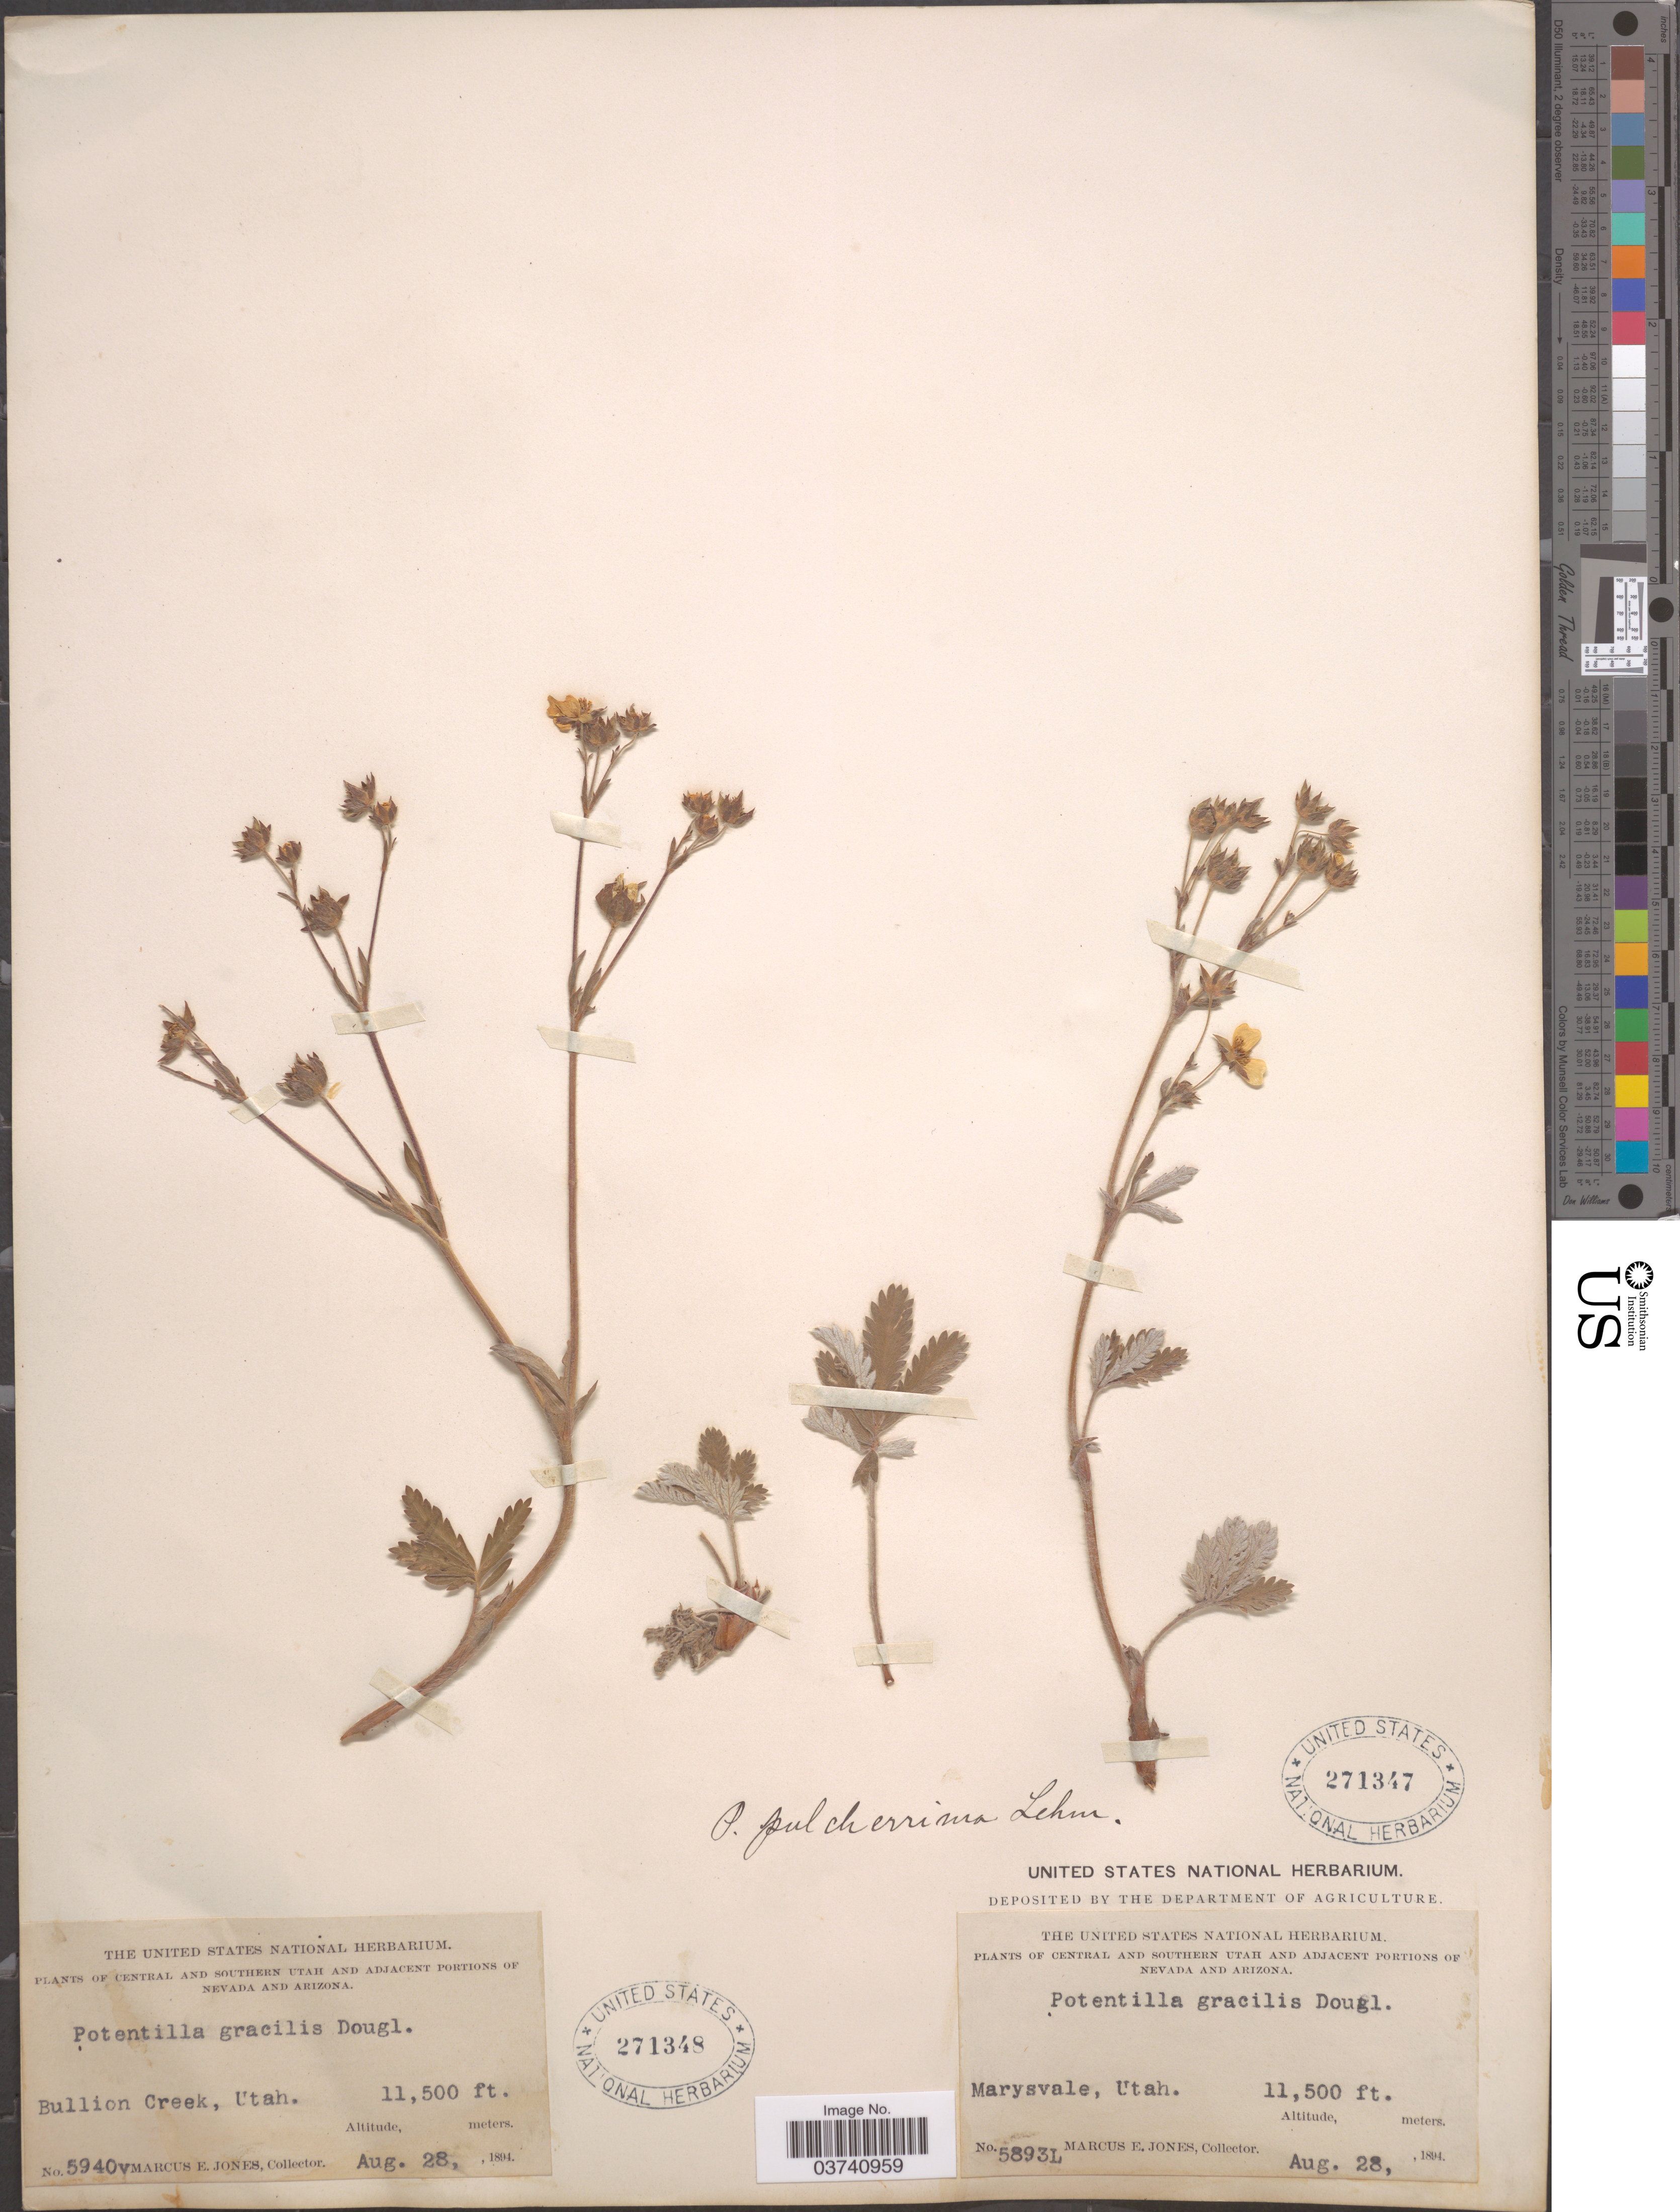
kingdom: Plantae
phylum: Tracheophyta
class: Magnoliopsida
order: Rosales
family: Rosaceae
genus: Potentilla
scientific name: Potentilla pulcherrima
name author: Lehm.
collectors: M. E. Jones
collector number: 5893L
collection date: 1894-08-28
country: United States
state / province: Utah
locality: Central and Southern Utah. Marysvale.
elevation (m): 3505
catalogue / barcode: US 271347-2